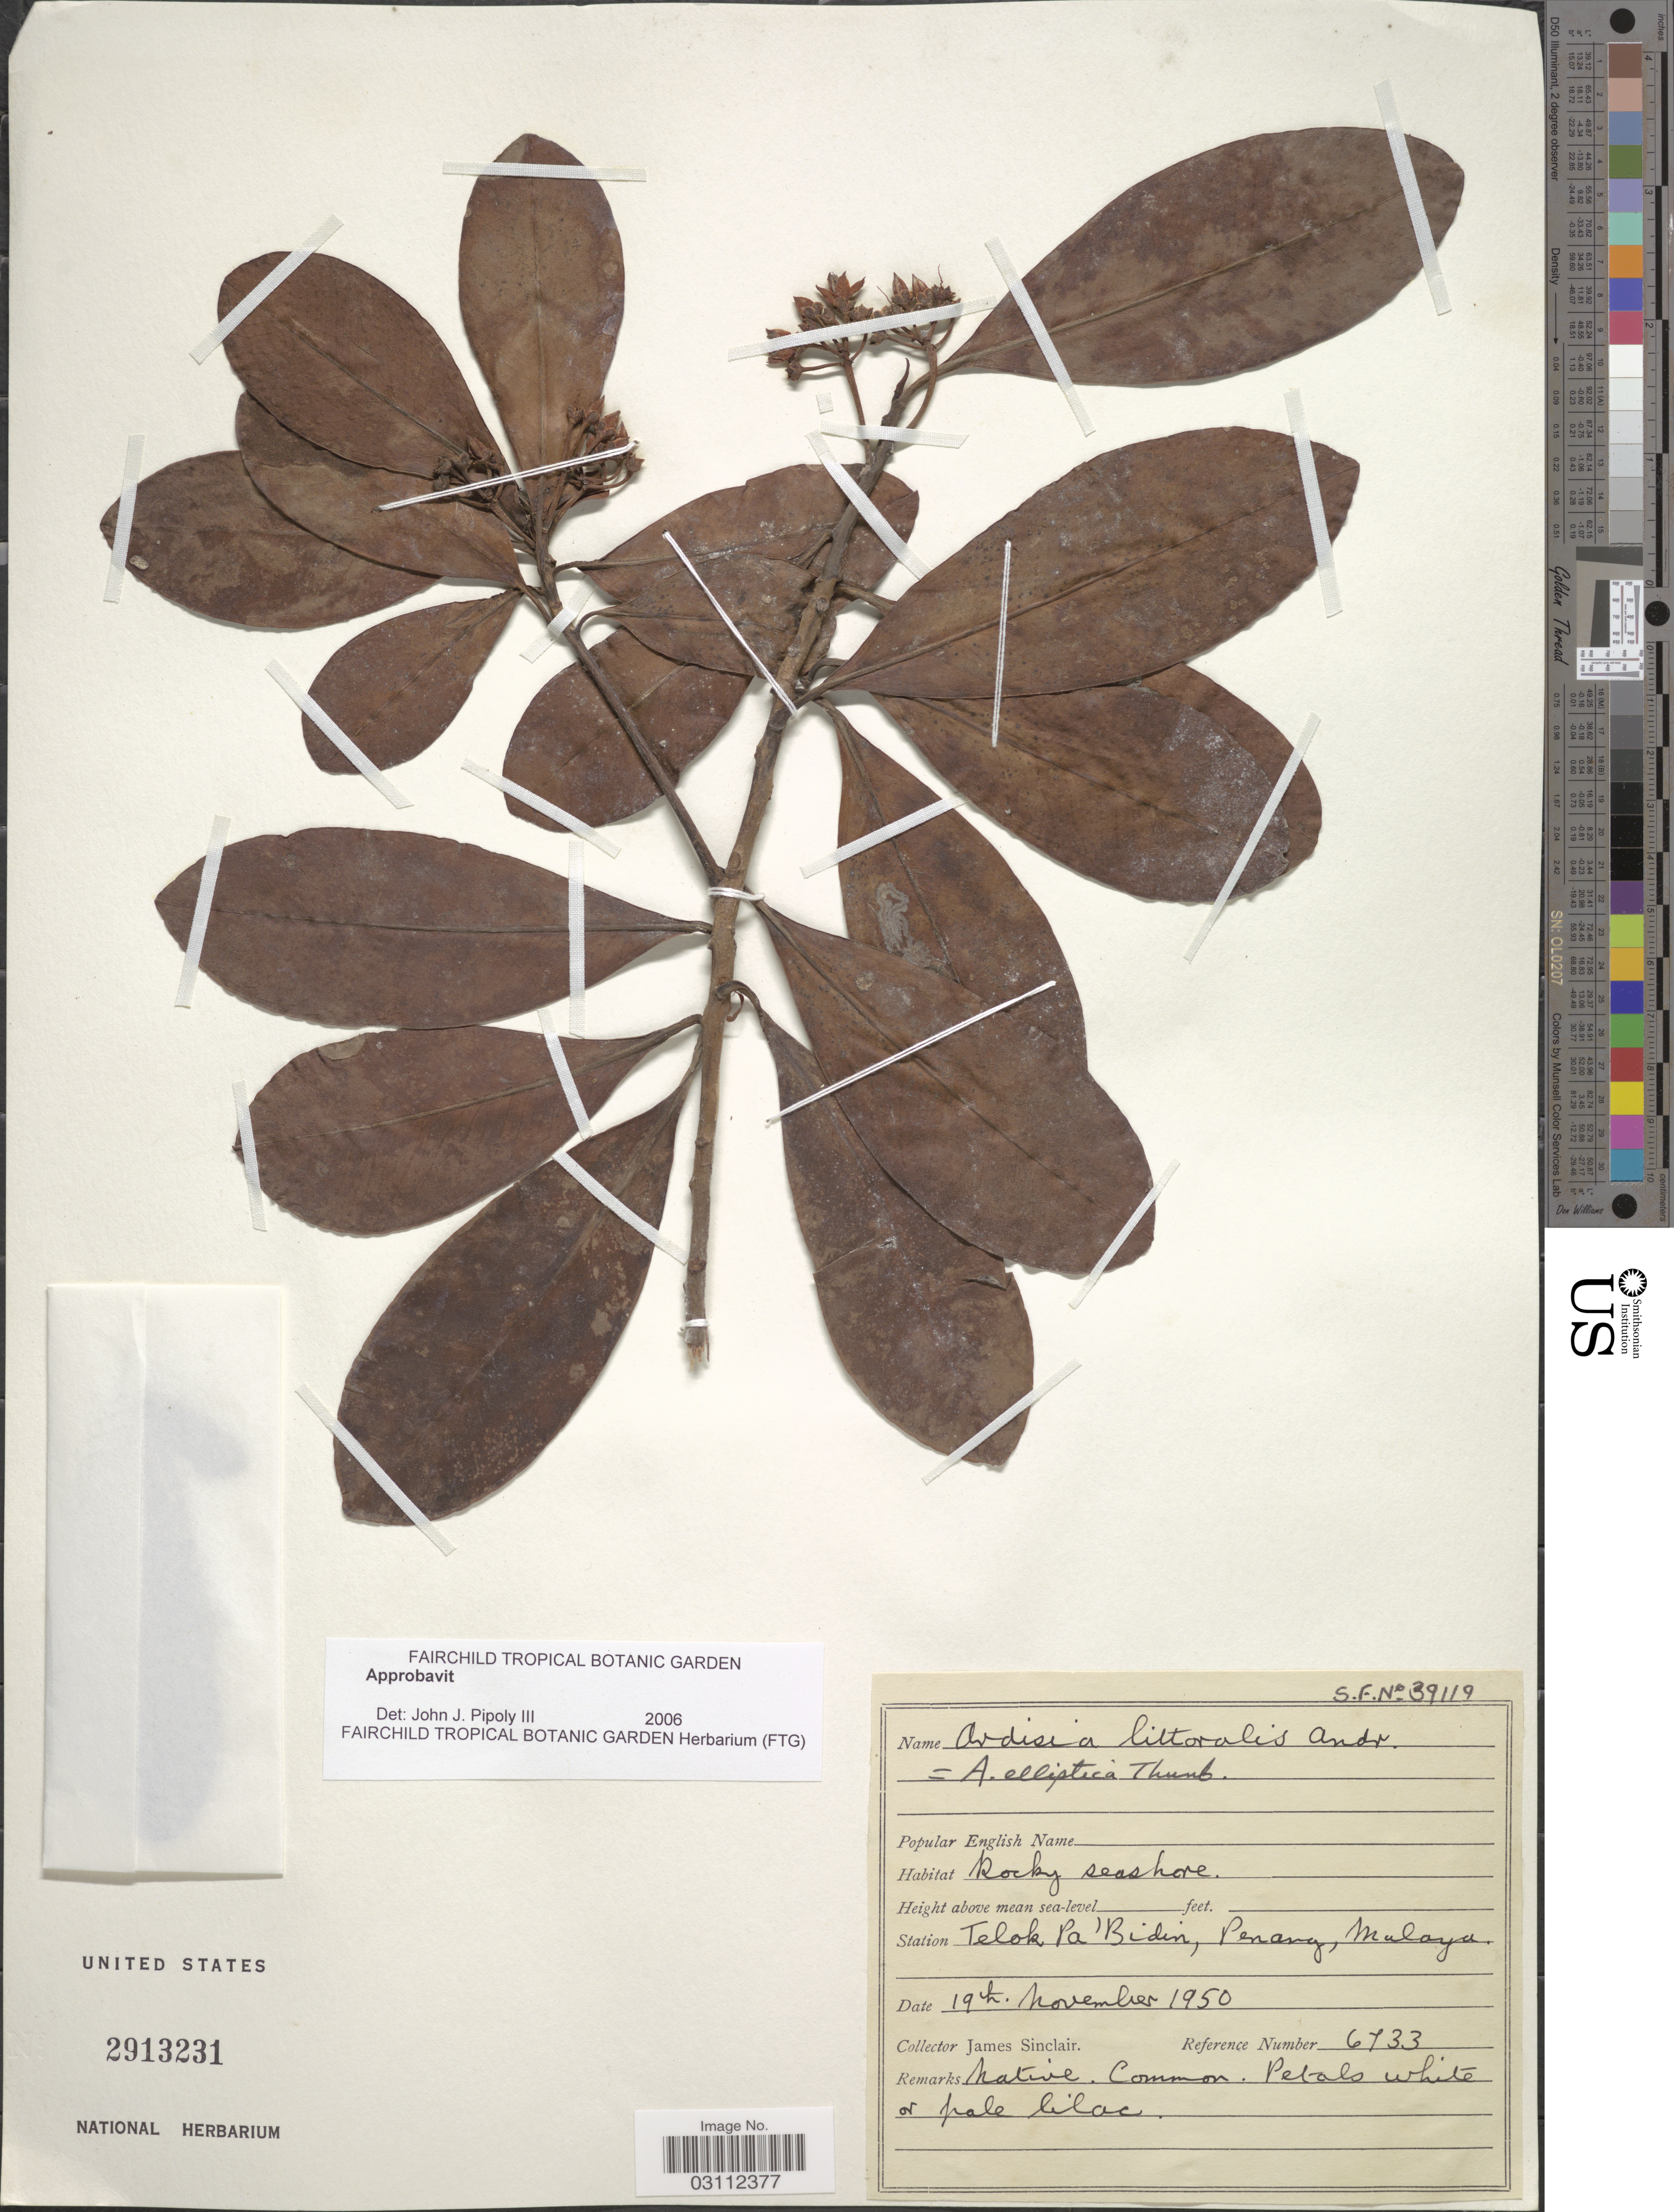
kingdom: Plantae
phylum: Tracheophyta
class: Magnoliopsida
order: Ericales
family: Primulaceae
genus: Ardisia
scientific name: Ardisia elliptica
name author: Thunb.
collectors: J. Sinclair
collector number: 6733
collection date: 1950-11-19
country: Malaysia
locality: Station Telok Pa'Bidin, Penang, Malaya.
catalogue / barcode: US 2913231